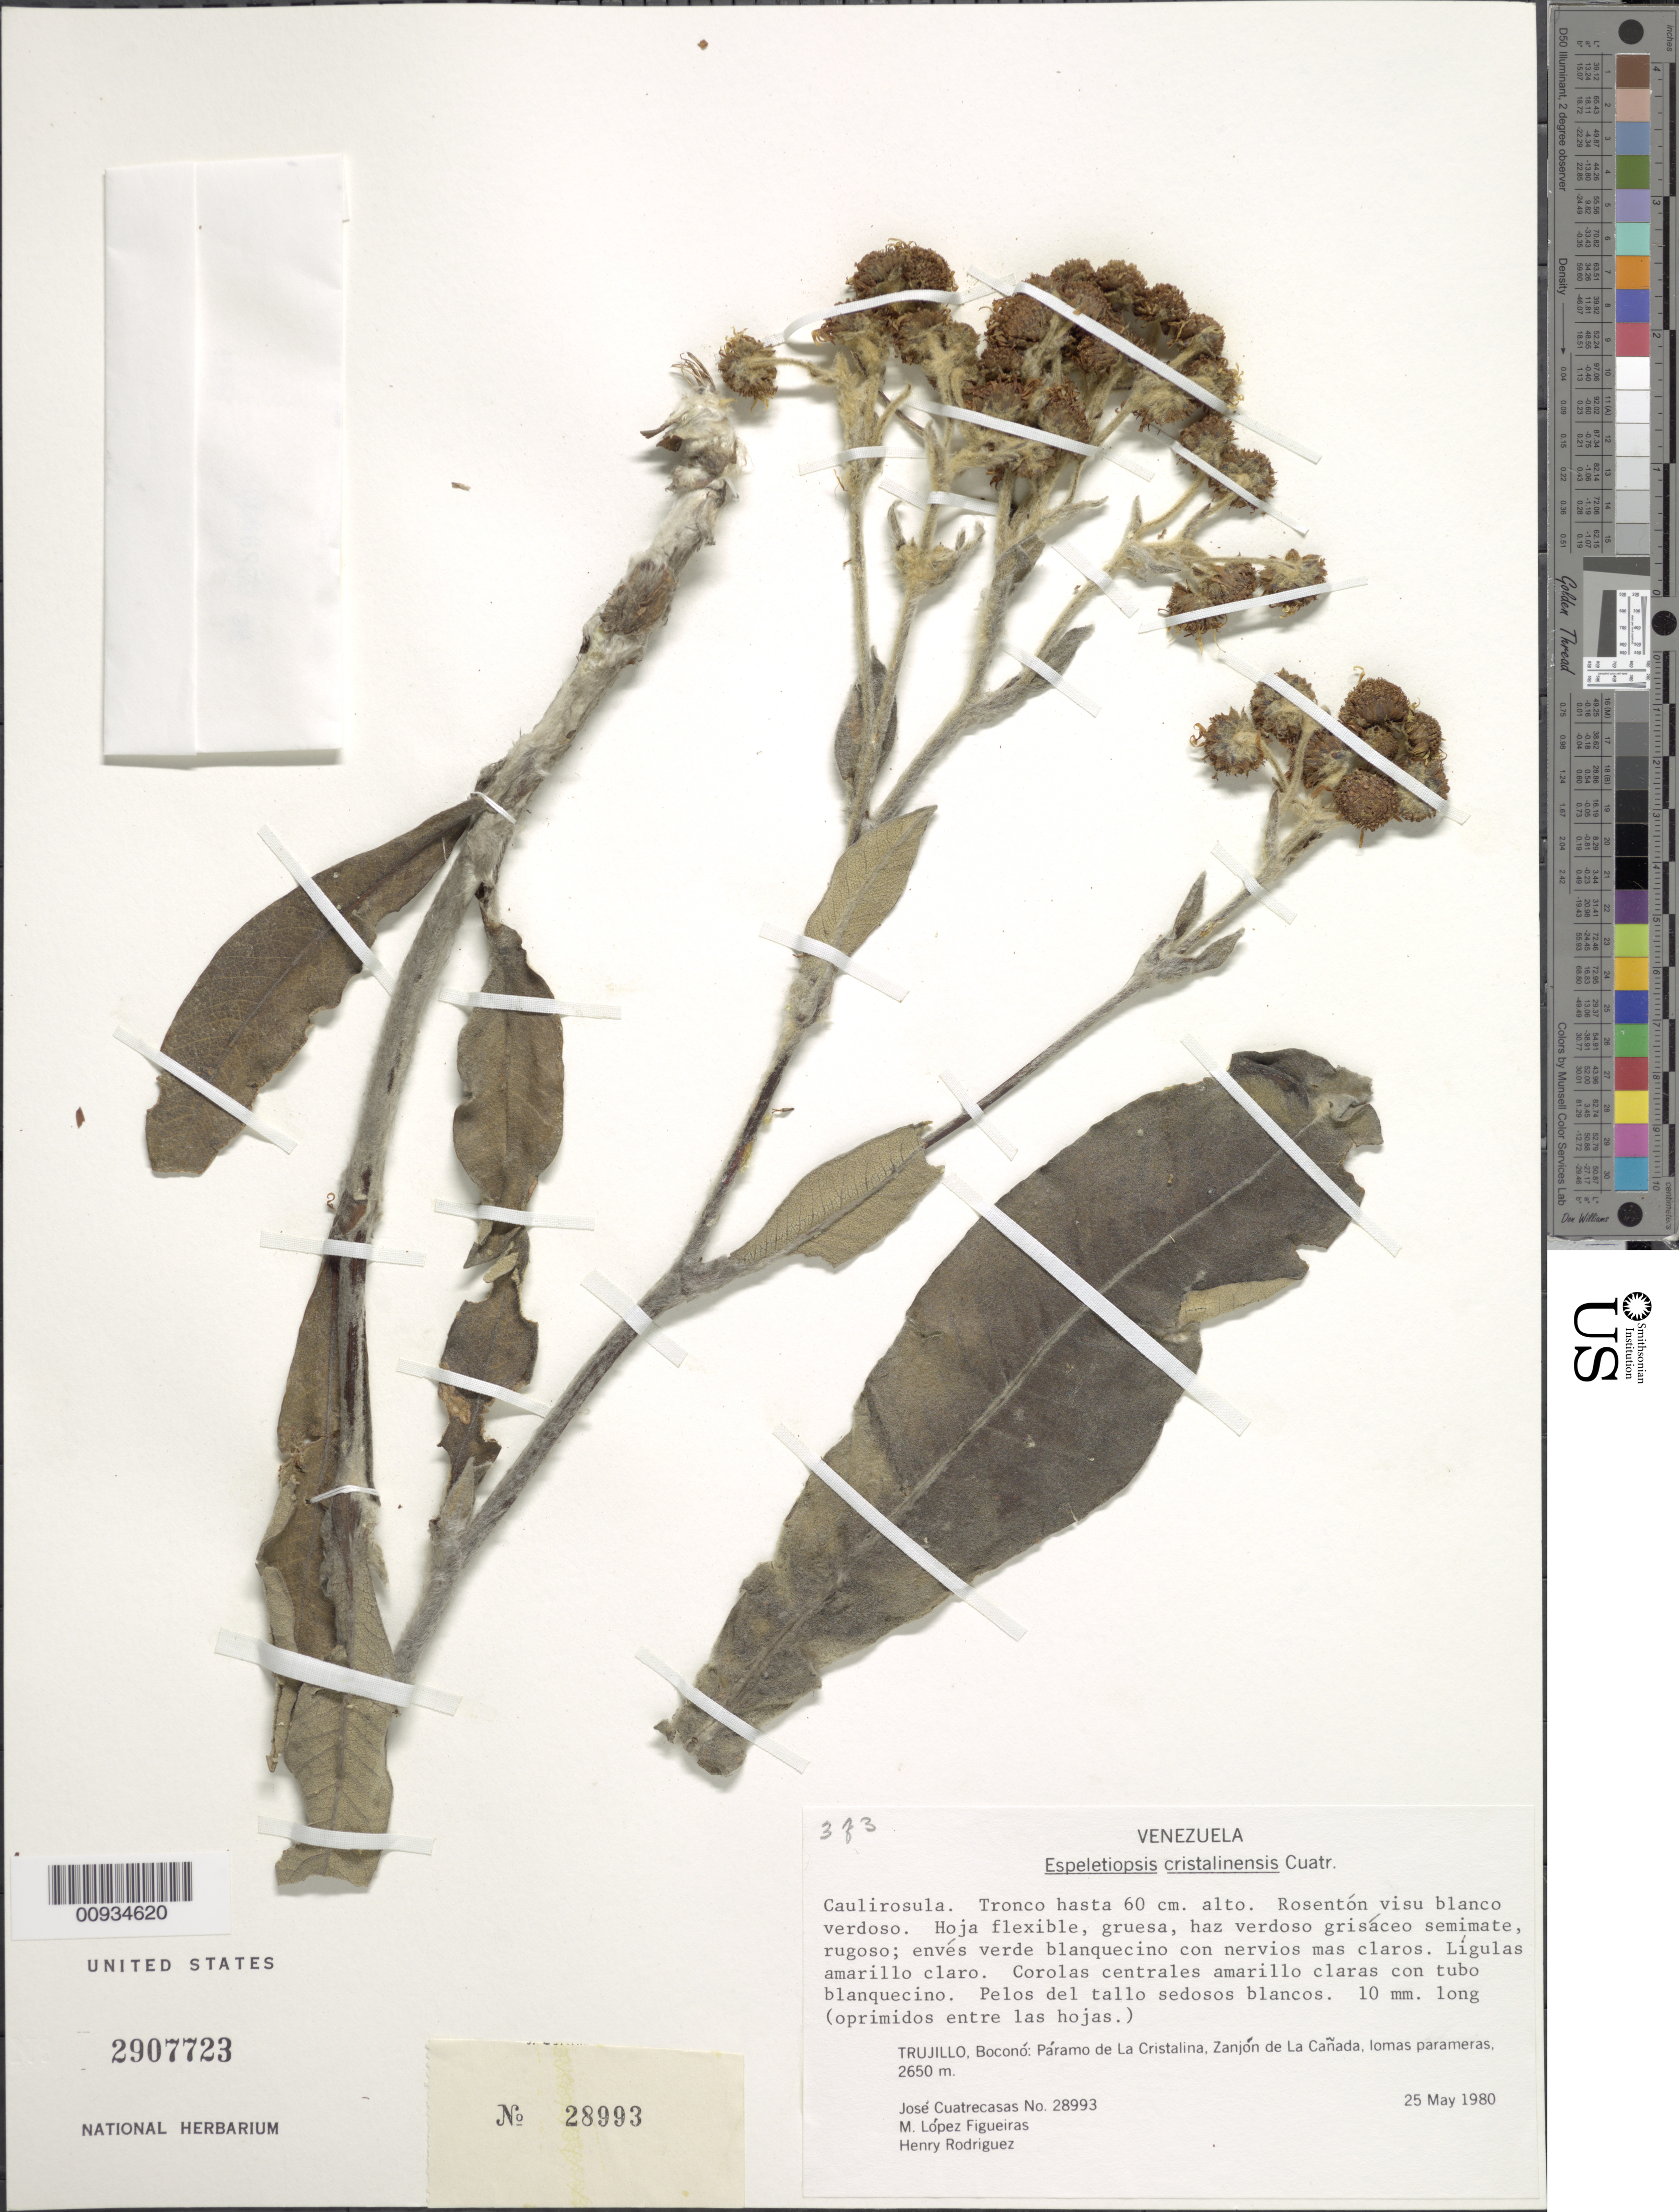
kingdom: Plantae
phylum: Tracheophyta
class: Magnoliopsida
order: Asterales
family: Asteraceae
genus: Espeletiopsis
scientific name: Espeletiopsis cristalinensis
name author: (Cuatrec.) Cuatrec.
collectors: J. Cuatrecasas, M. López Figueiras & H. A. Rodriguez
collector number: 28993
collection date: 1980-05-25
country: Venezuela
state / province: Trujillo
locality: Trujillo, Bocono: Paramo de La Cristalina, Zanjon de La Cañada, lomas parameras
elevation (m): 2650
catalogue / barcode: US 2907723